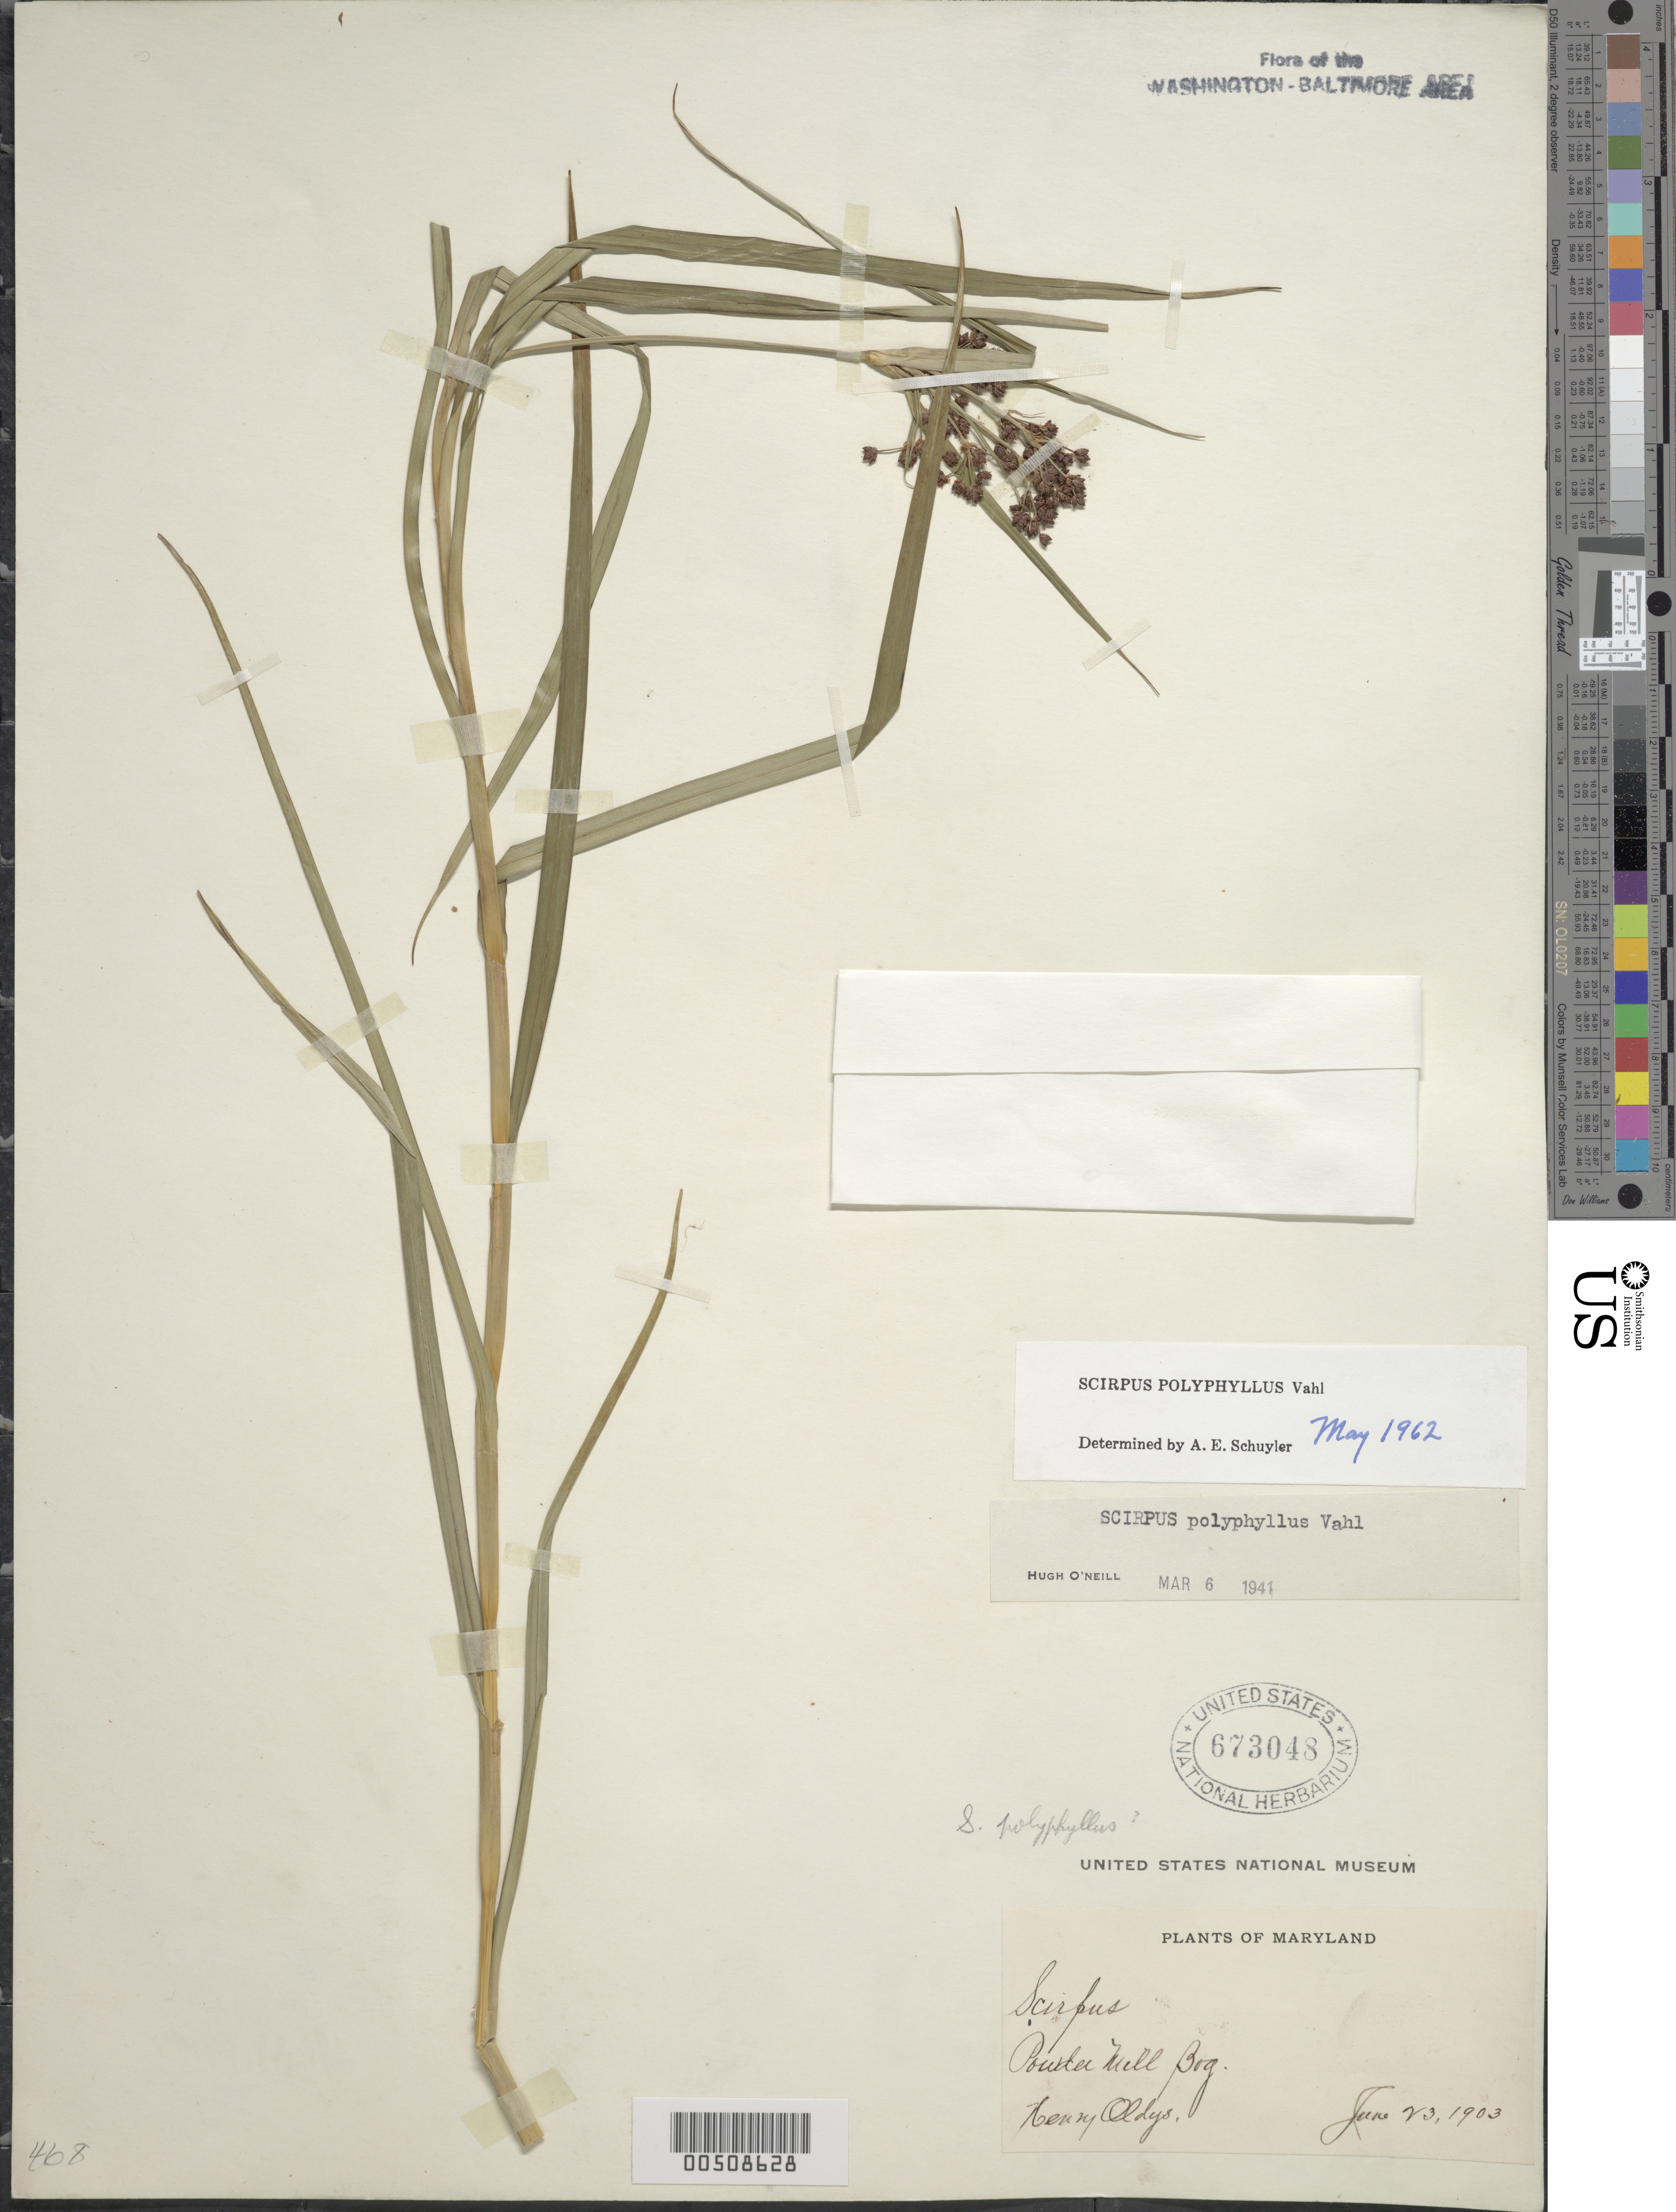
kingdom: Plantae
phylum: Tracheophyta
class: Liliopsida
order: Poales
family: Cyperaceae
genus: Scirpus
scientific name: Scirpus polyphyllus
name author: Vahl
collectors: H. Oldys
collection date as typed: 23 Jun 1903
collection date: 1903-06-23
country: United States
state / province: Maryland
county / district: Prince George's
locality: Powder Mill Bog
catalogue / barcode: US 673048